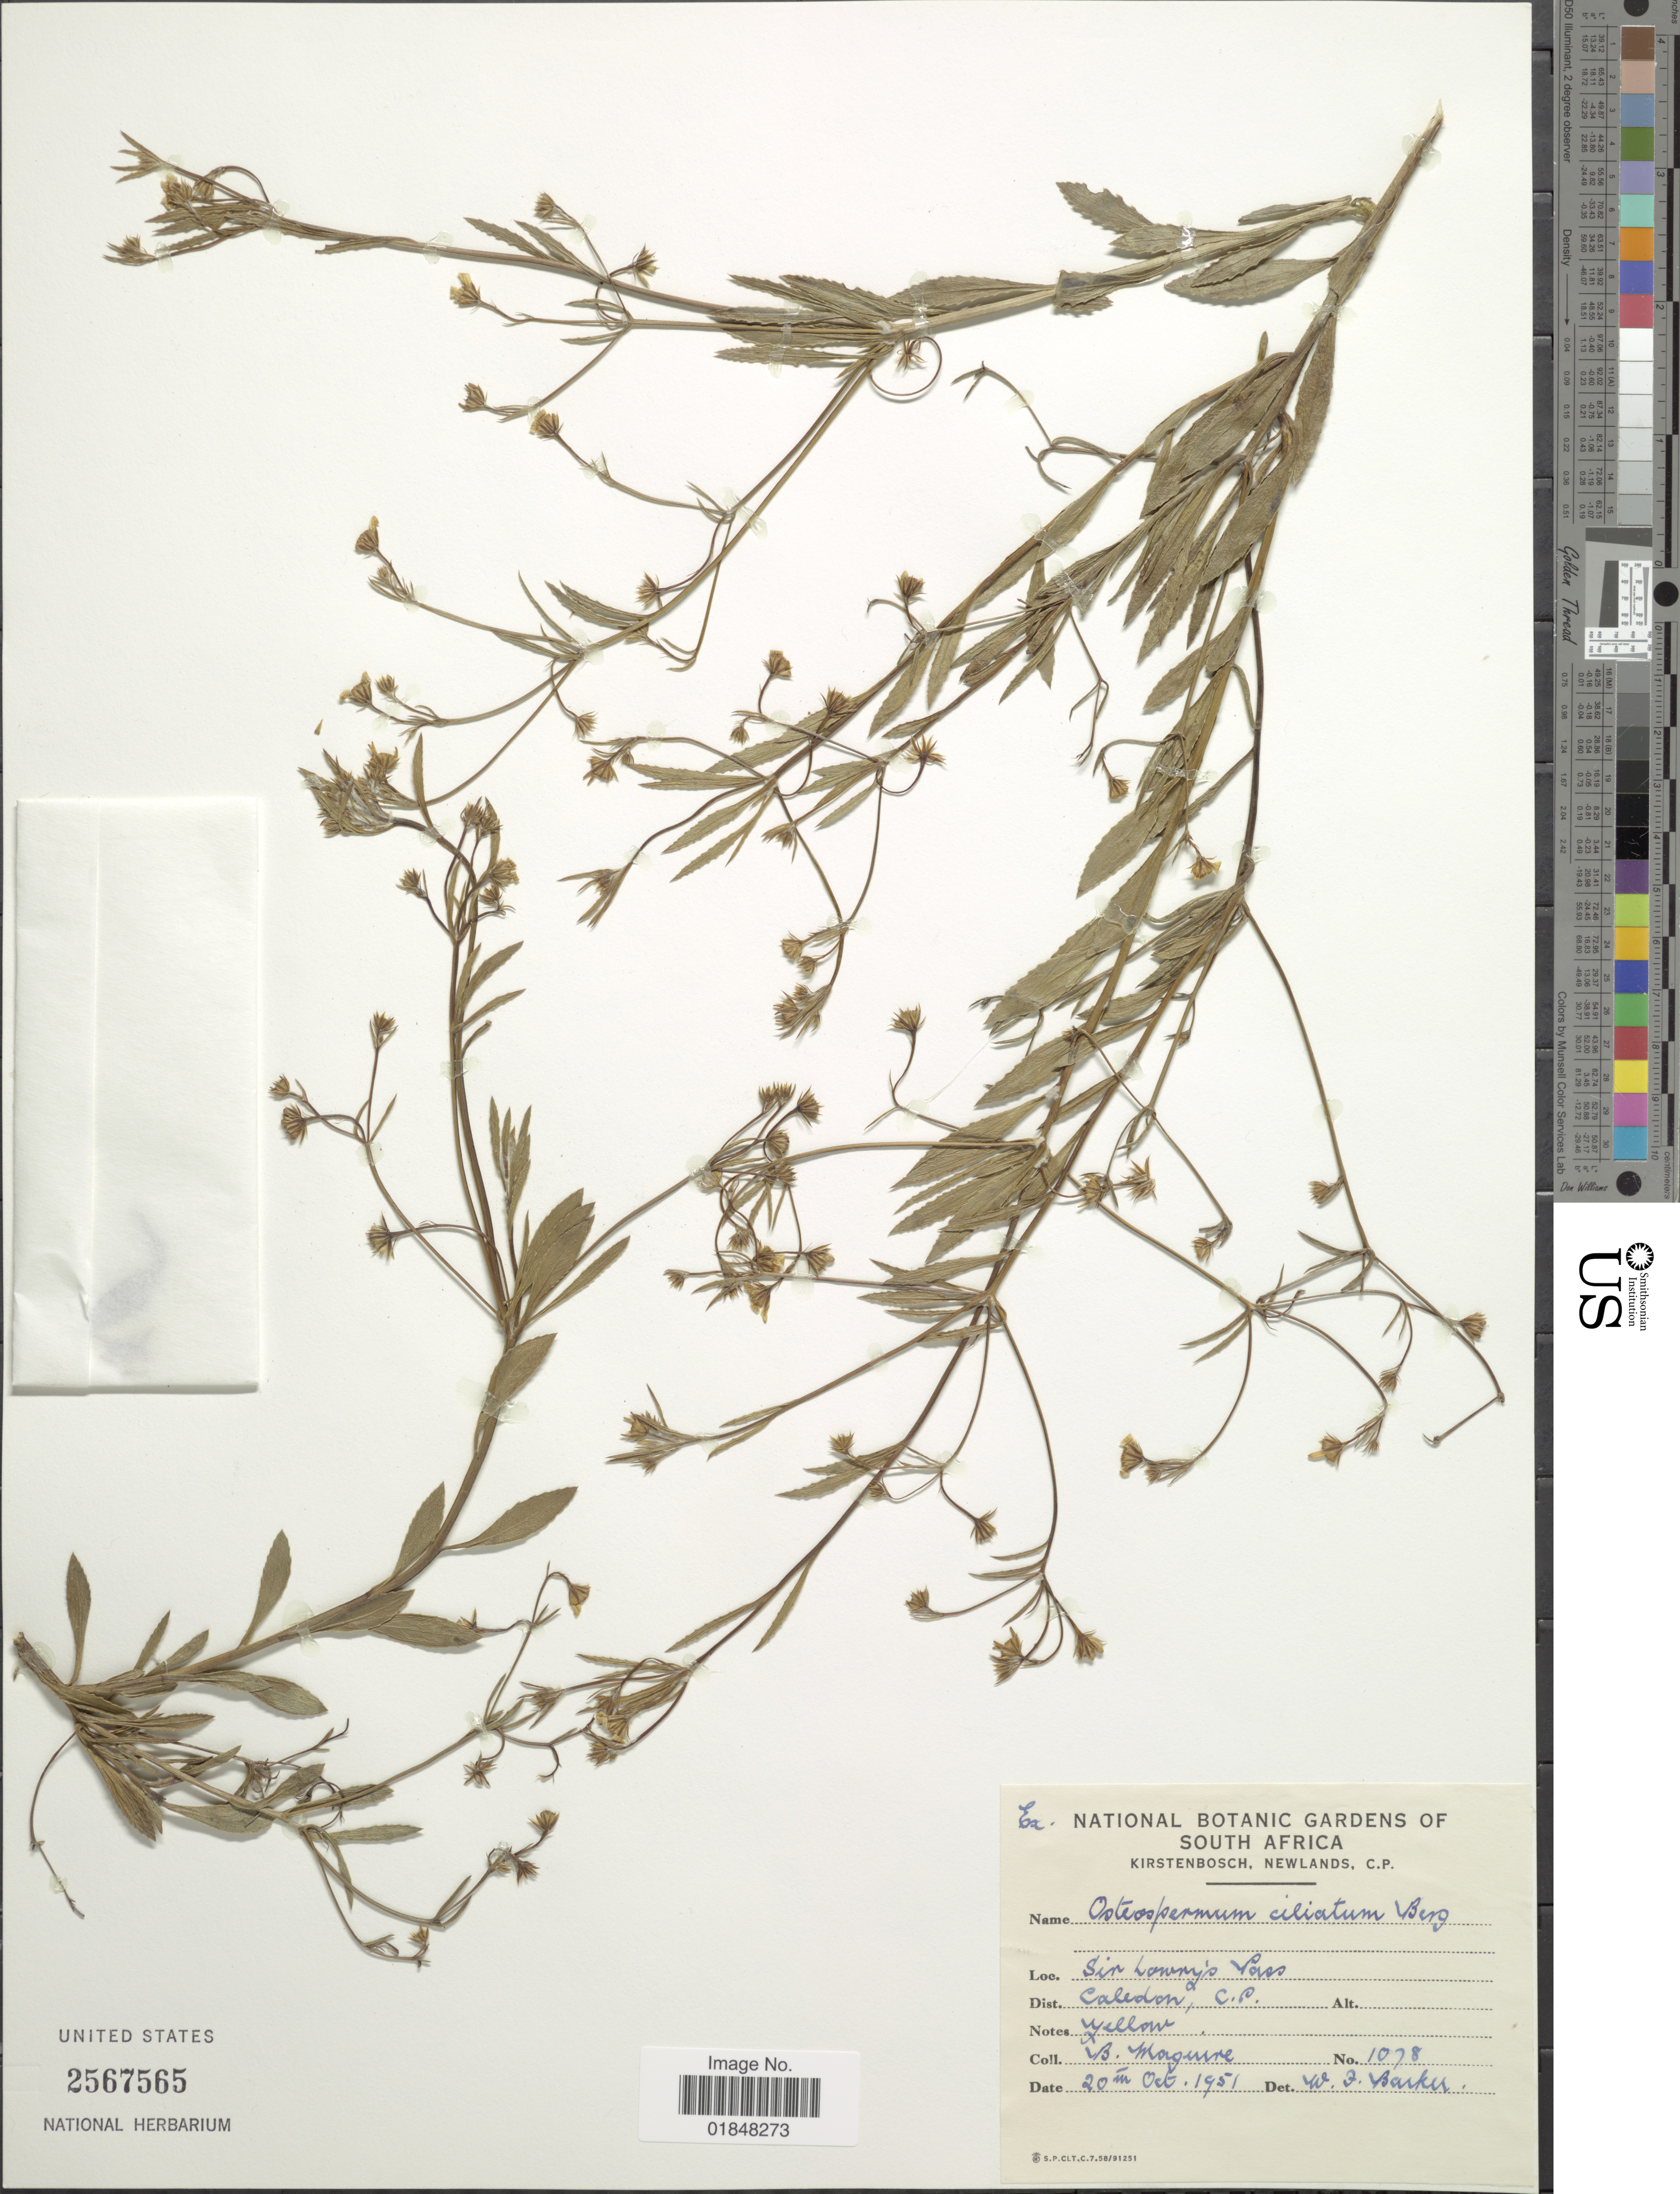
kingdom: Plantae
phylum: Tracheophyta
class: Magnoliopsida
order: Asterales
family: Asteraceae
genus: Osteospermum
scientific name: Osteospermum ciliatum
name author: P.J. Bergius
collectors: B. Maguire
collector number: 1078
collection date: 1951-10-20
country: South Africa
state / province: Western Cape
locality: Sin Lowny's Pass, Dist. Caledon, C.P.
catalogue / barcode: US 2567565